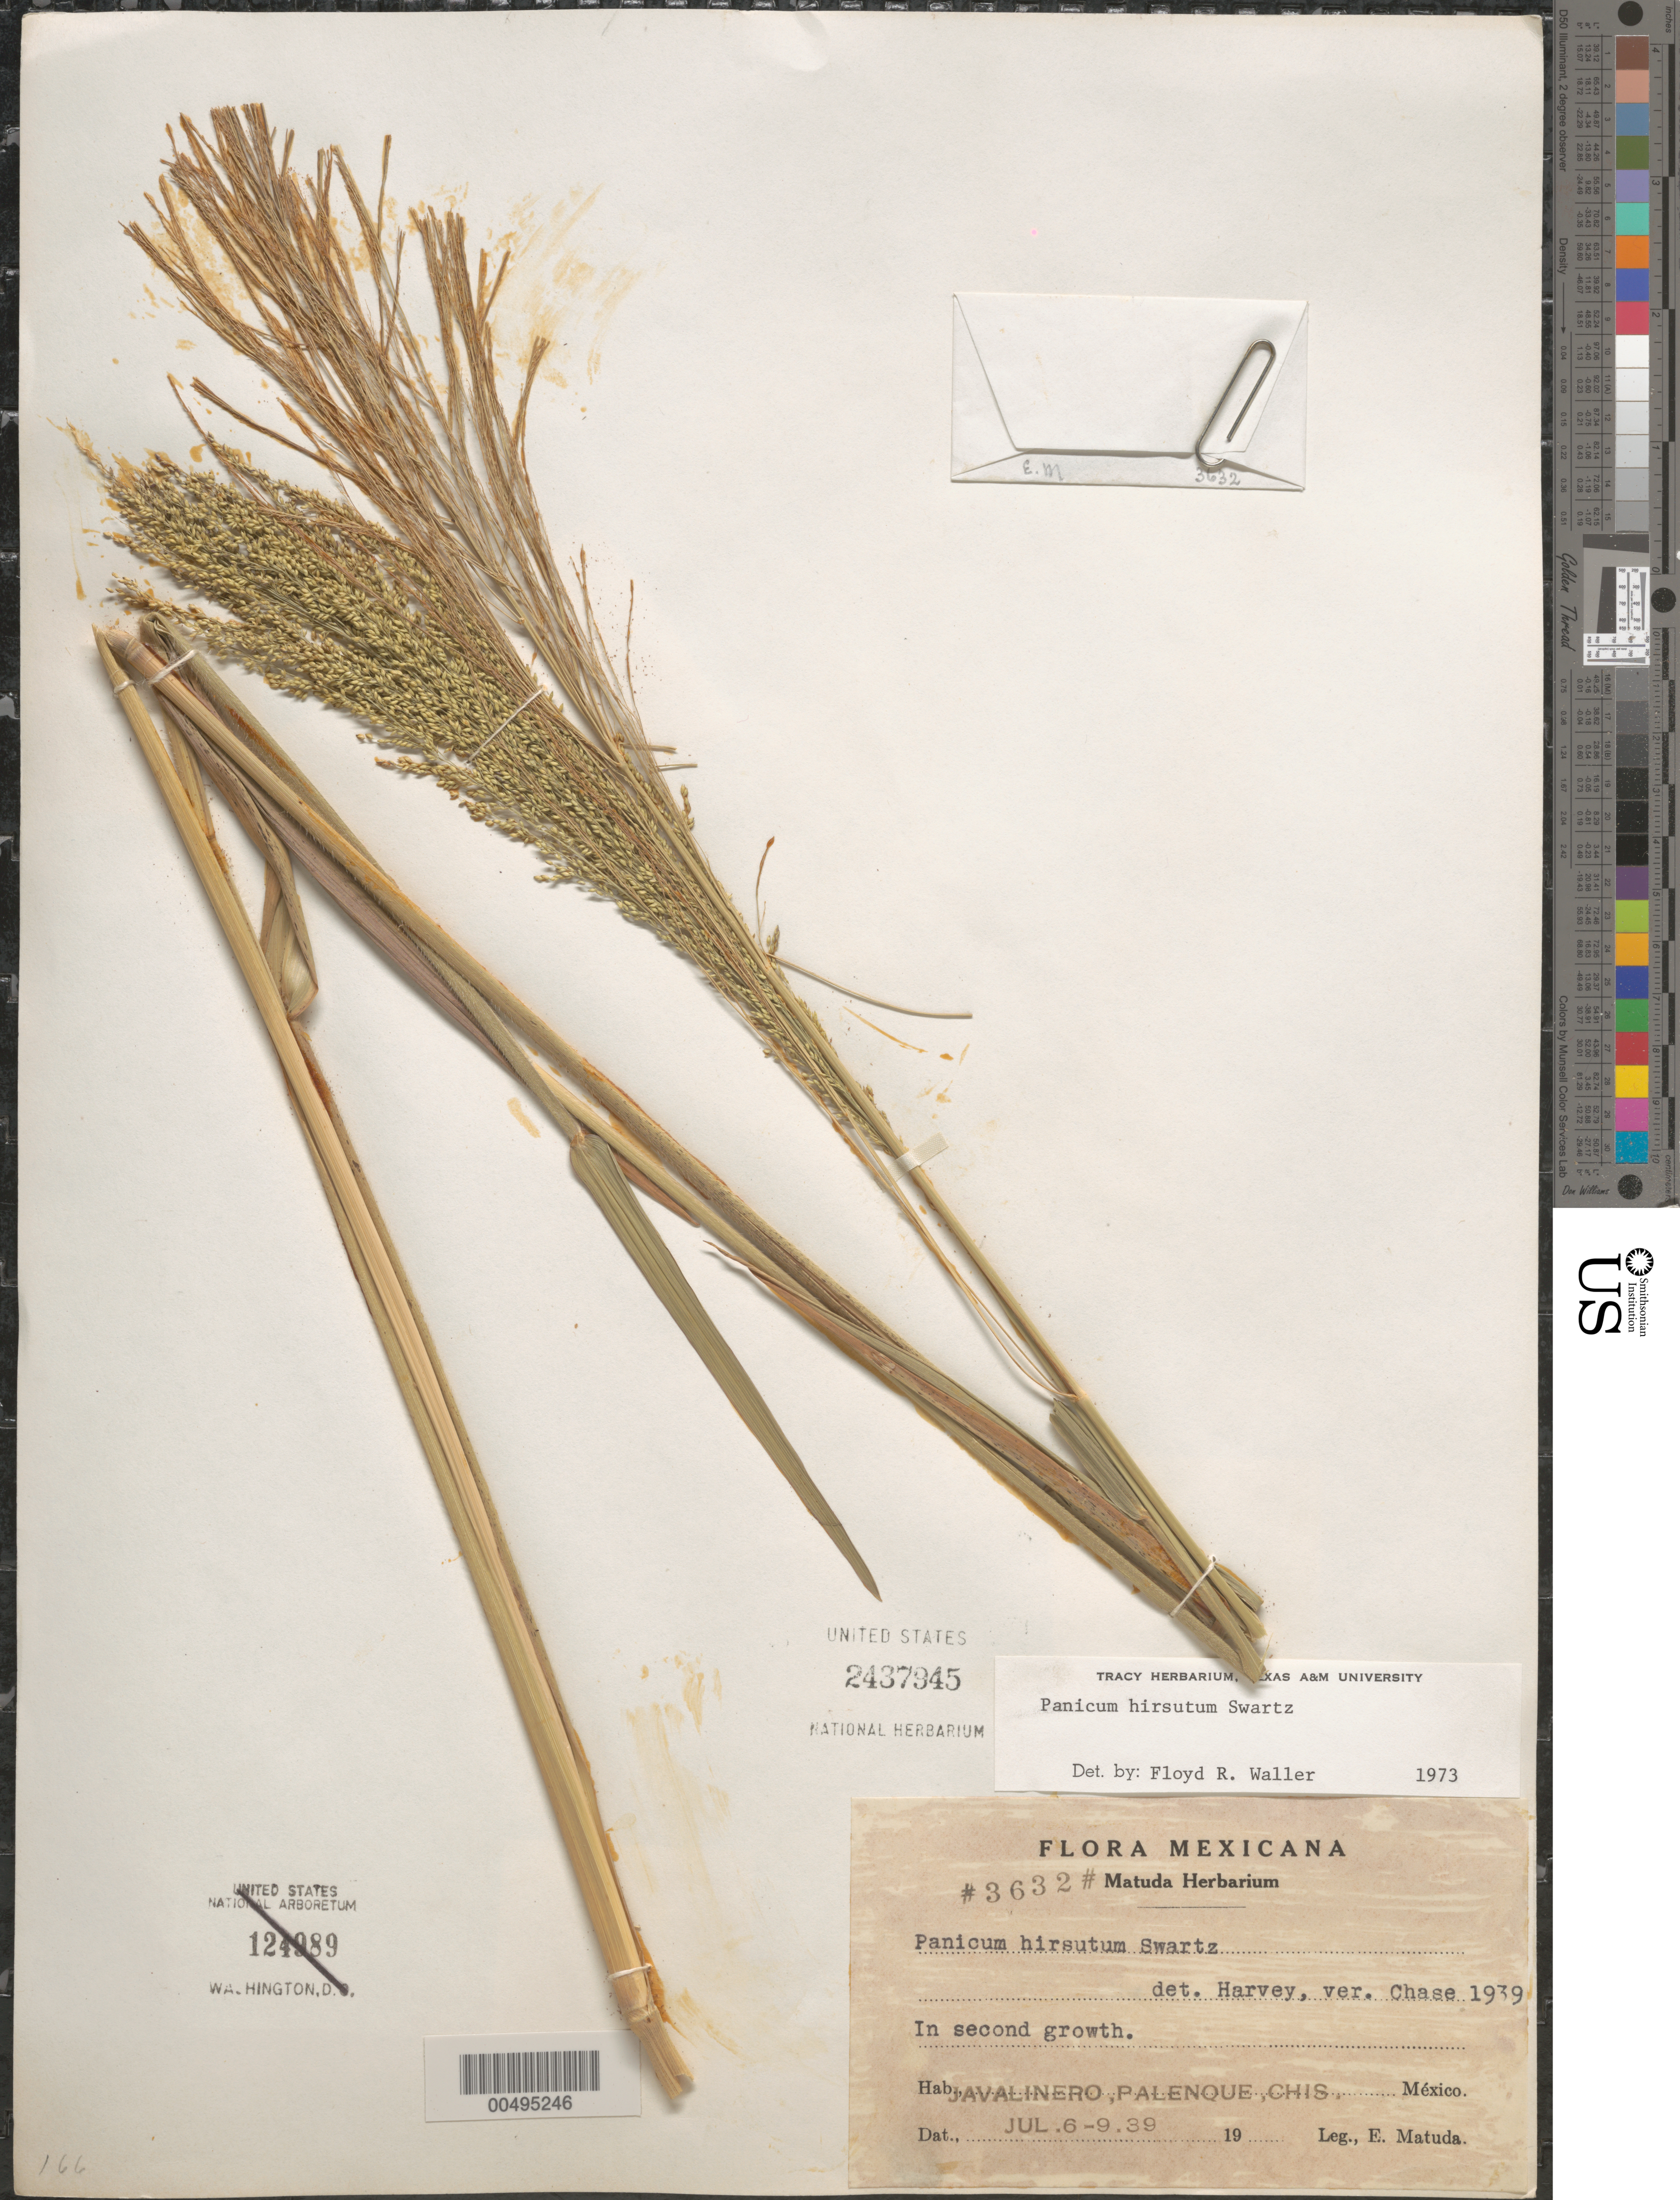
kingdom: Plantae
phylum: Tracheophyta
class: Liliopsida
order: Poales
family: Poaceae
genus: Panicum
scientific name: Panicum hirsutum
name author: Sw.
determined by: Waller, F. R.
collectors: E. Matuda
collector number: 3632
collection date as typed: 6 Jul 1939 to 9 Jul 1939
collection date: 1939-07-06/1939-07-09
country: Mexico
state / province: Chiapas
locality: Javalinero, Palenque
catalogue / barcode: US 2437945